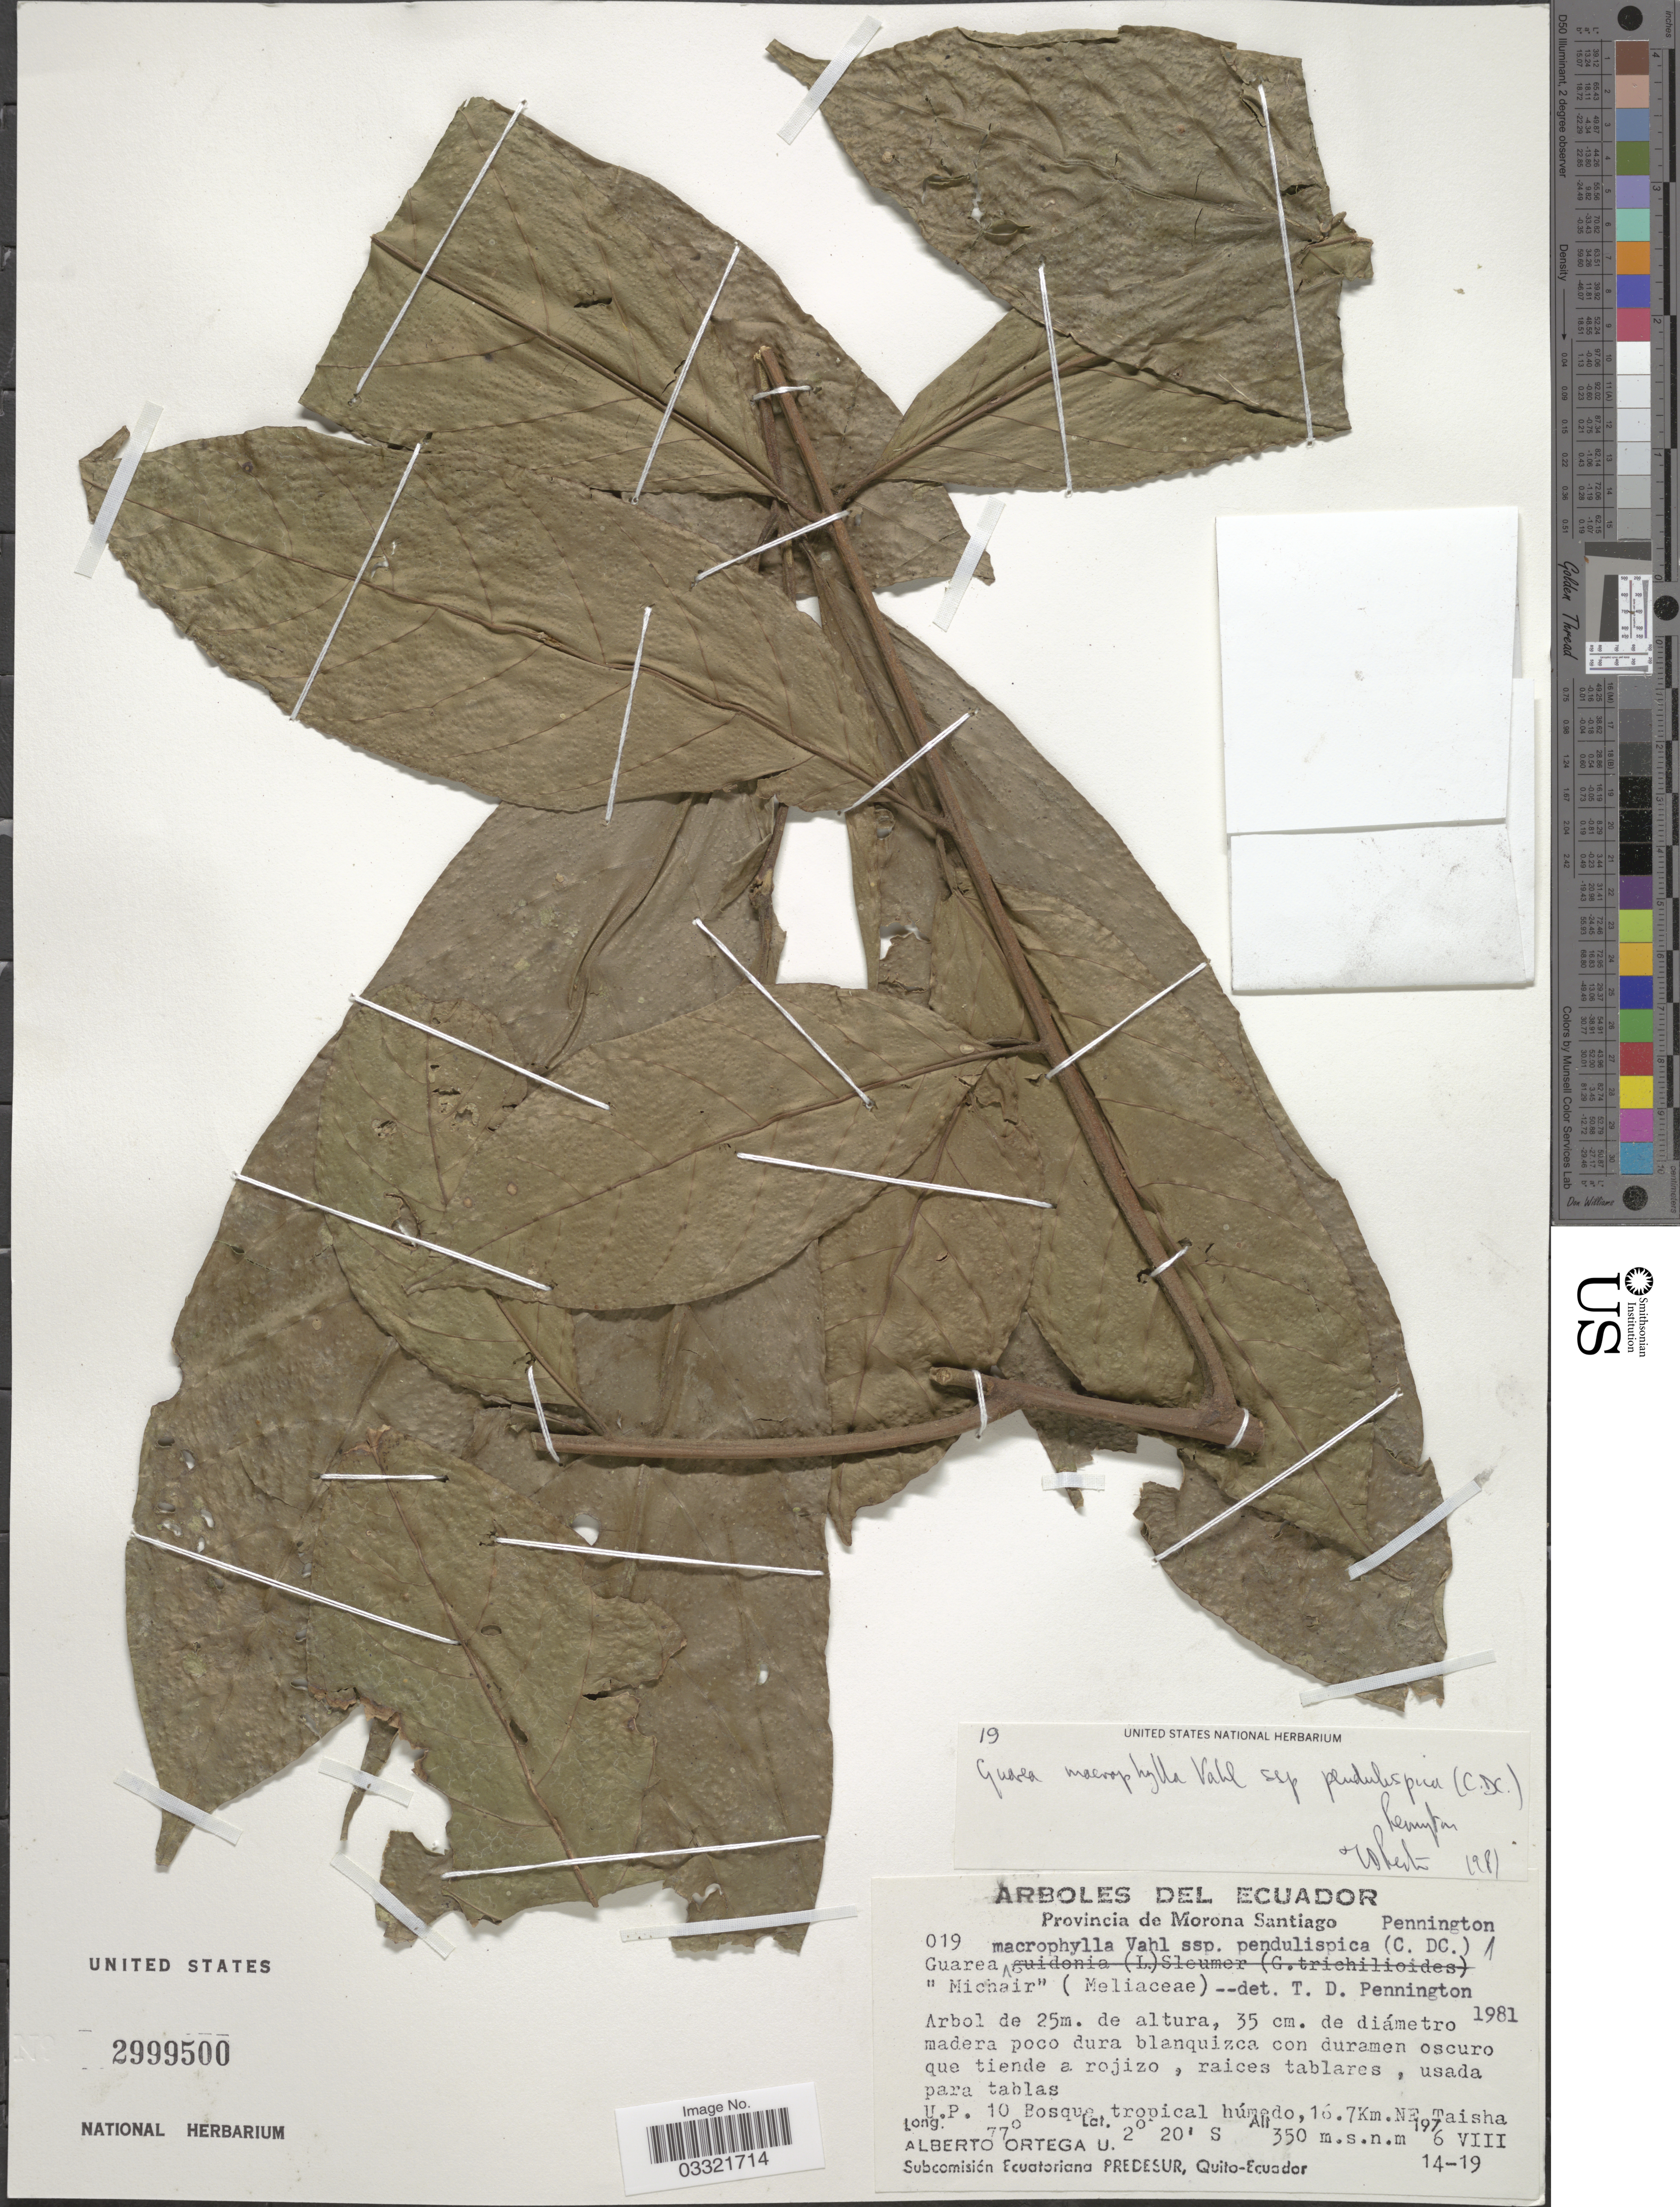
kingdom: Plantae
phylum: Tracheophyta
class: Magnoliopsida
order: Sapindales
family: Meliaceae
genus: Guarea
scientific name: Guarea macrophylla subsp. pendulispica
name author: (C. DC.) T.D. Penn.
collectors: A. T. Ortega U.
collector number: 019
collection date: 1976-08-14/1976-08-19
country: Ecuador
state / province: Morona-Santiago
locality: U.P. 10 Bosque tropical húmedo, 16.7 Km. NE. Taisha.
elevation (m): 350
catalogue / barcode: US 2999500